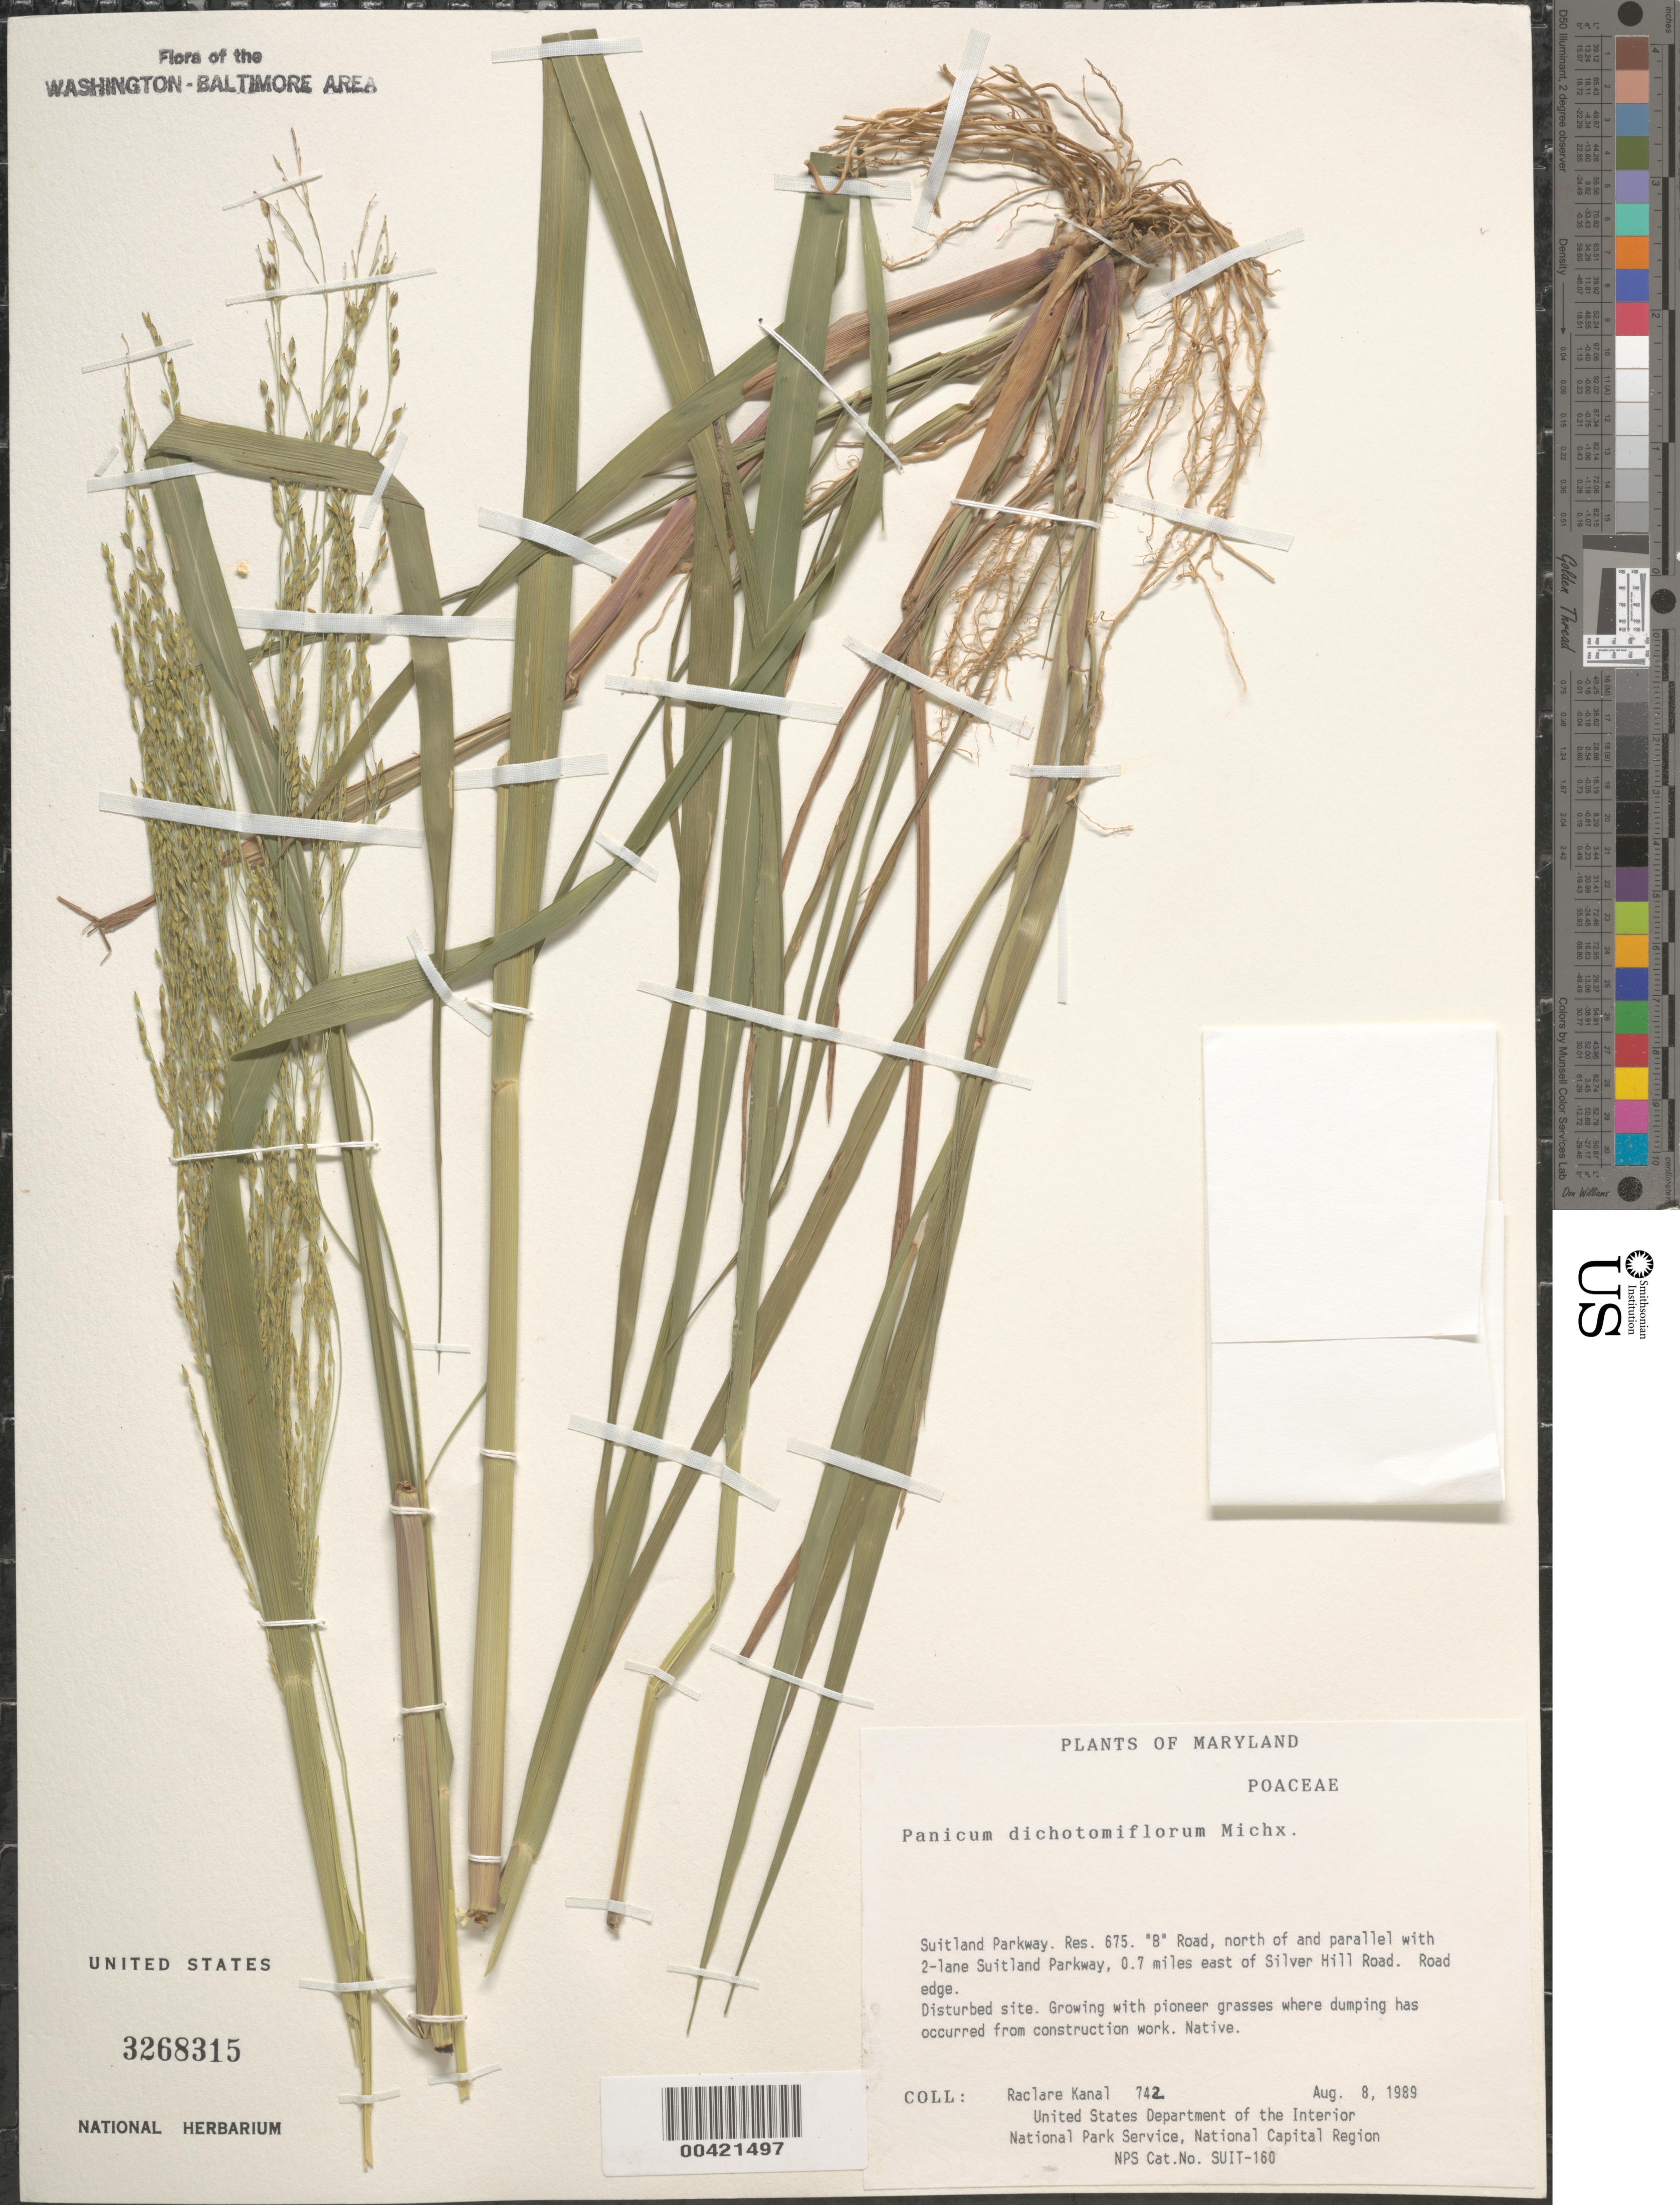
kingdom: Plantae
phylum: Tracheophyta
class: Liliopsida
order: Poales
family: Poaceae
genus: Panicum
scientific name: Panicum dichotomiflorum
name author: Michx.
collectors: R. Kanal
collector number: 742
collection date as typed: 08 Aug 1989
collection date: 1989-08-08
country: United States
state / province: Maryland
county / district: Prince George's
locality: Suitland Parkway, Res 675, "B" road, N parallel of Suitland Parkway, E of Silver Hill Rd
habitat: Road edge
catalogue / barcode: US 3268315